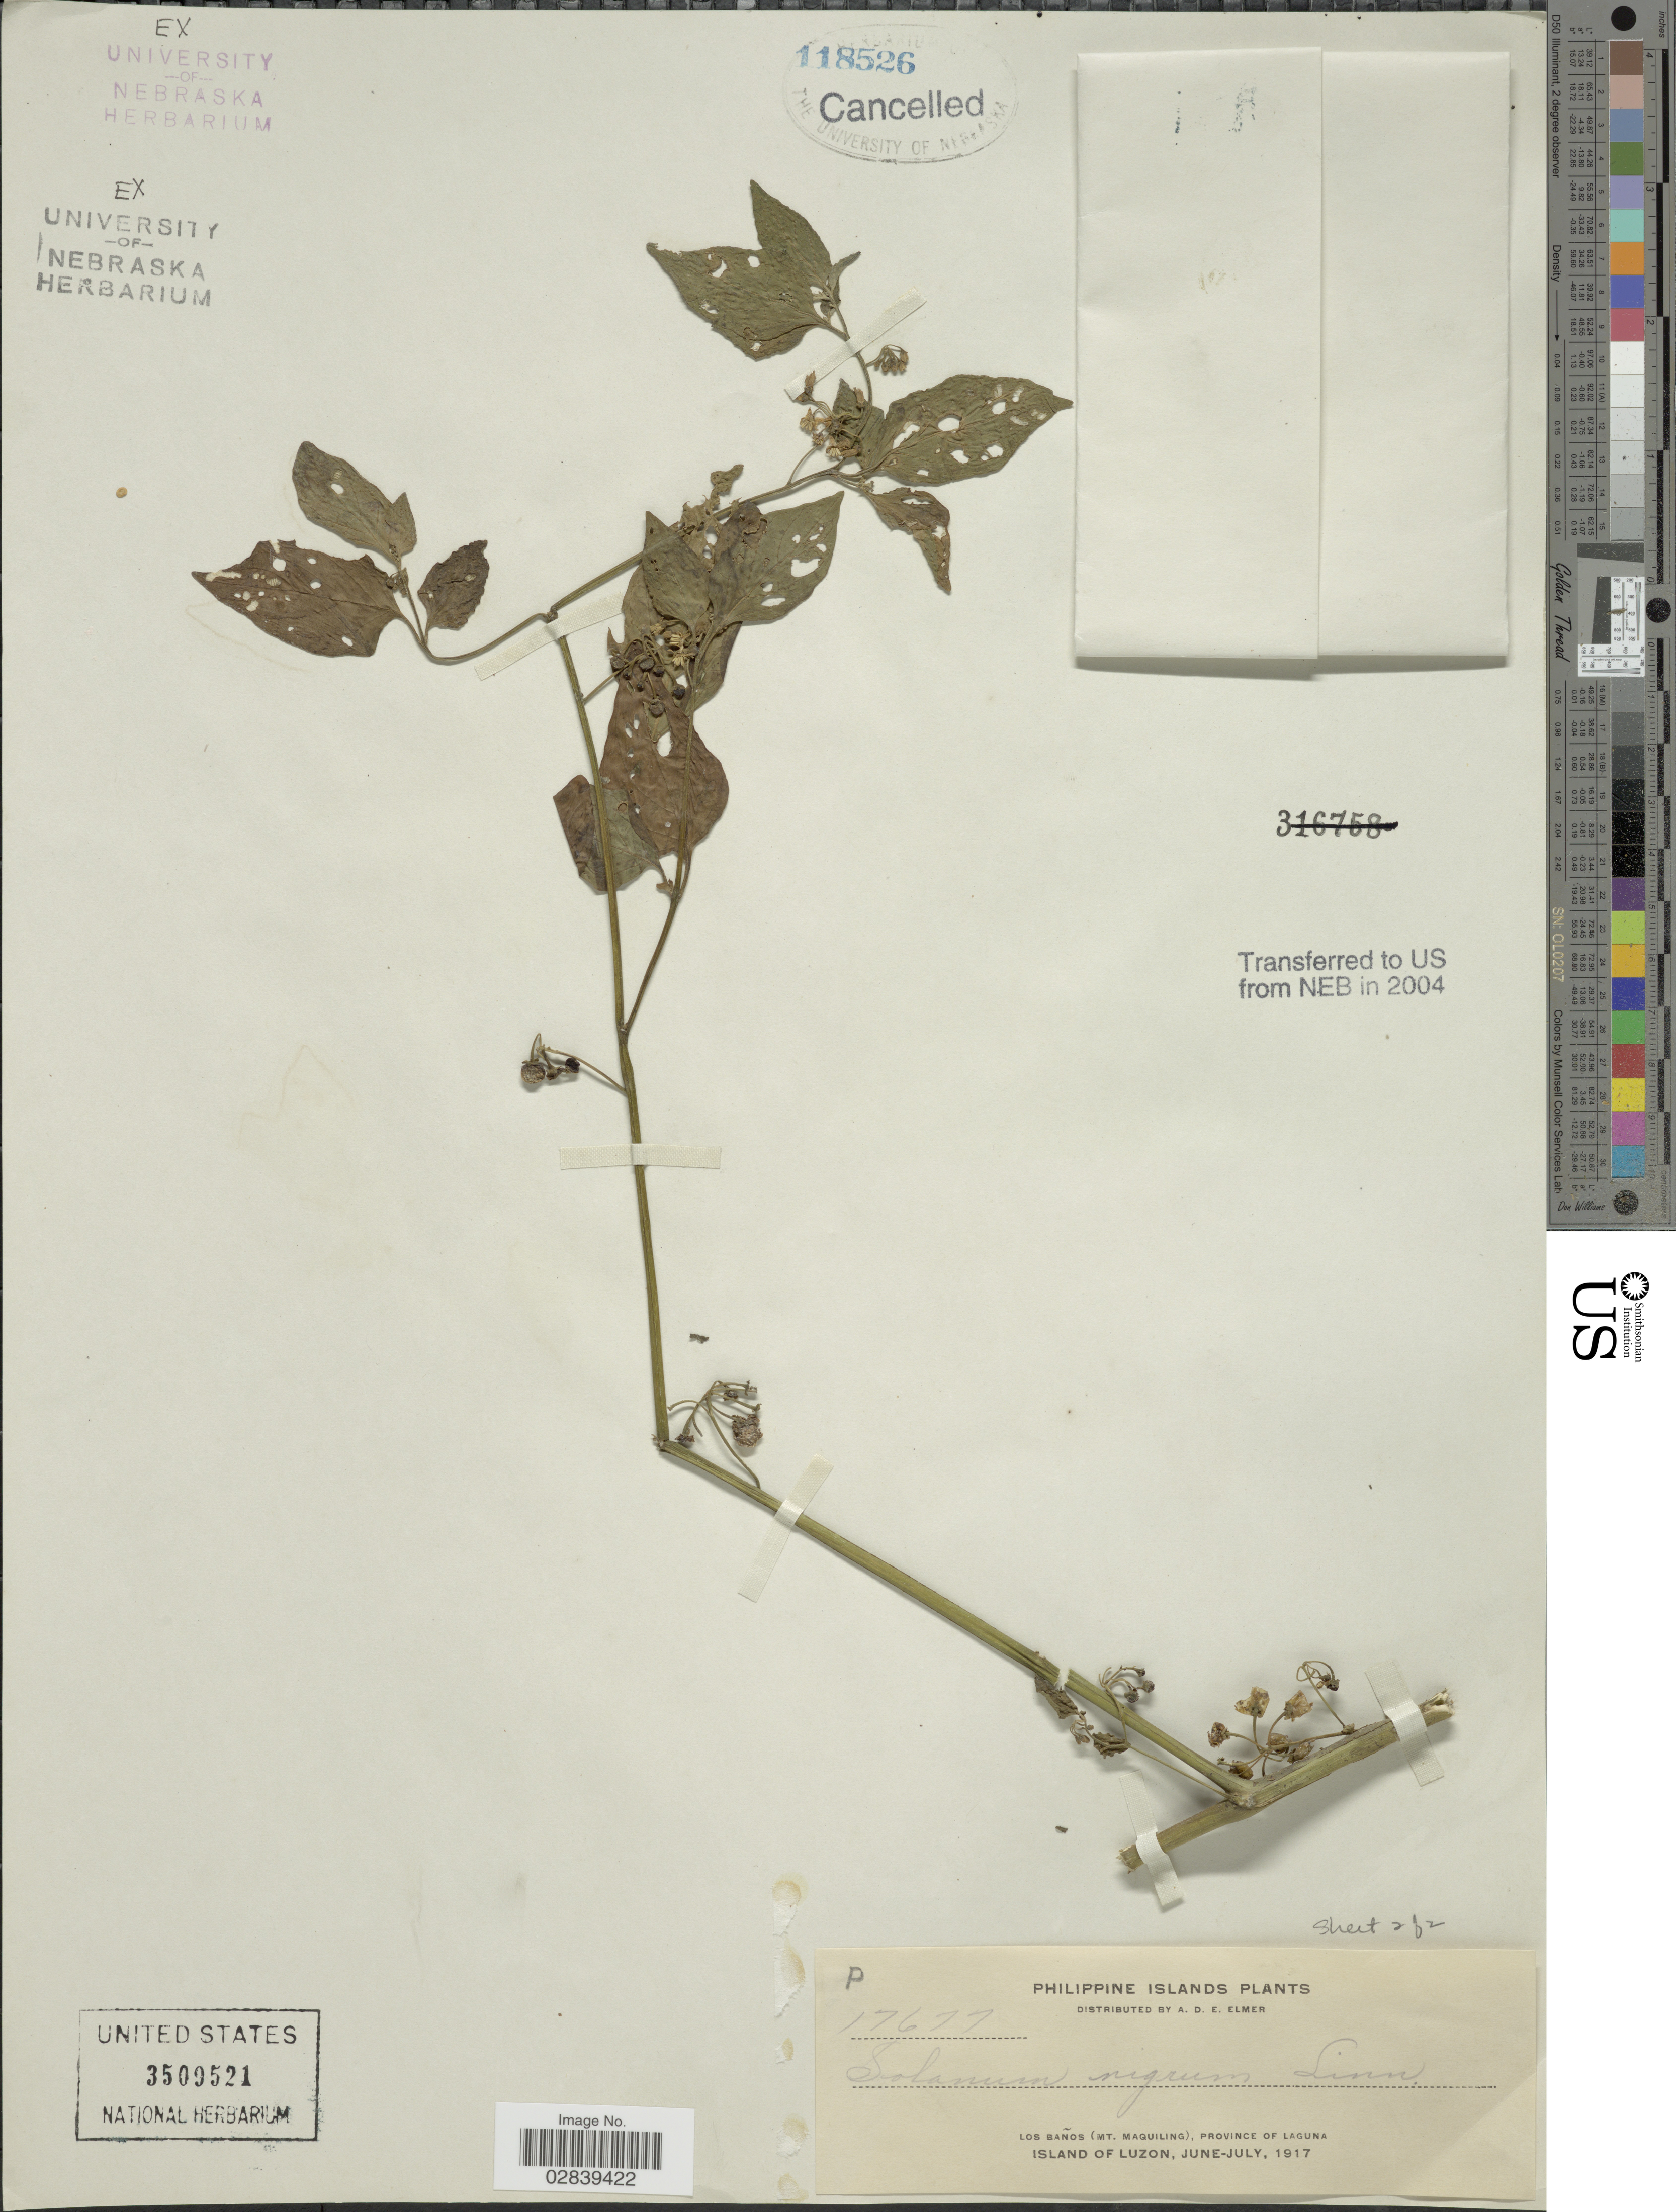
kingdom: Plantae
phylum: Tracheophyta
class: Magnoliopsida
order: Solanales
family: Solanaceae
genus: Solanum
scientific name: Solanum nigrum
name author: L.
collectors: A. D. E. Elmer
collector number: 17677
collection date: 1917-06/1917-07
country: Philippines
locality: Los Baños (Mt. Maquiling), Province of Laguna, Island of Luzon.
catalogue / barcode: US 3509521